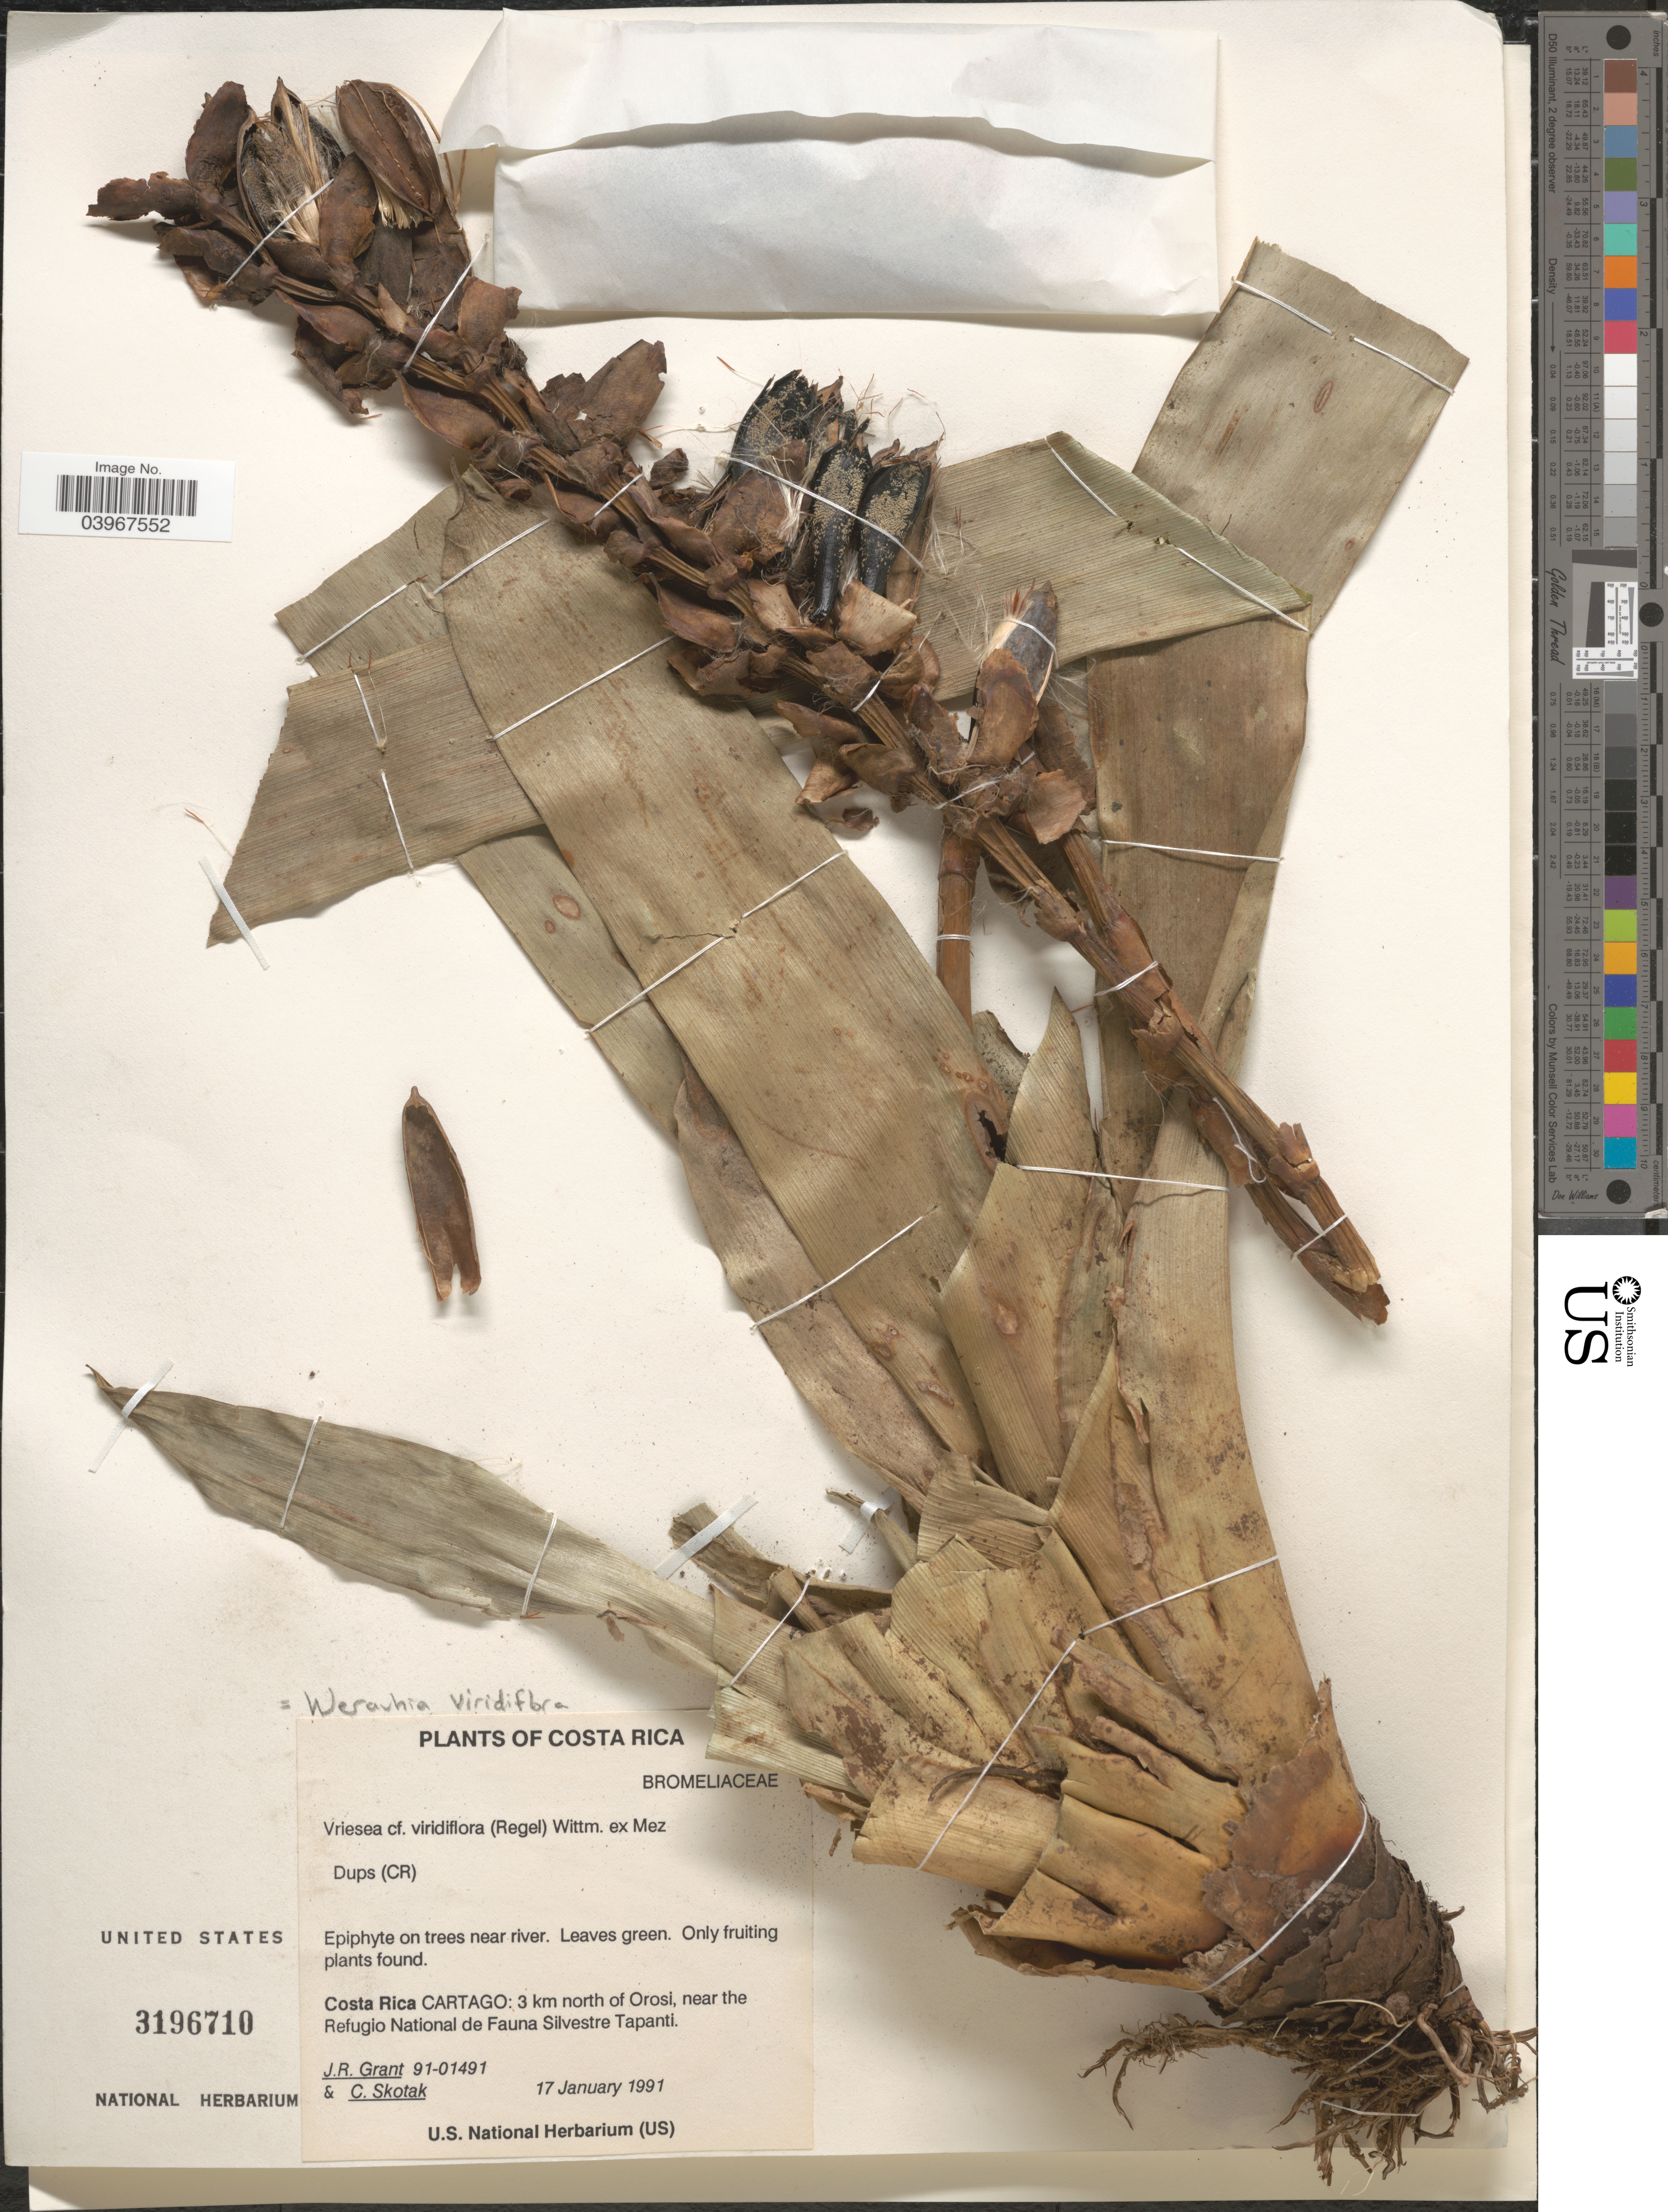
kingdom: Plantae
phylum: Tracheophyta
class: Liliopsida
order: Poales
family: Bromeliaceae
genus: Werauhia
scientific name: Werauhia viridiflora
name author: (Regel) J.R. Grant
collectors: J. Grant & C. Skotak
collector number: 91-01491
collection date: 1991-01-17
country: Costa Rica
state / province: Cartago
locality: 3 km north of Orosi, near the Refugio National de Fauna Silvestre Tapanti.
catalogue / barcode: US 3196710